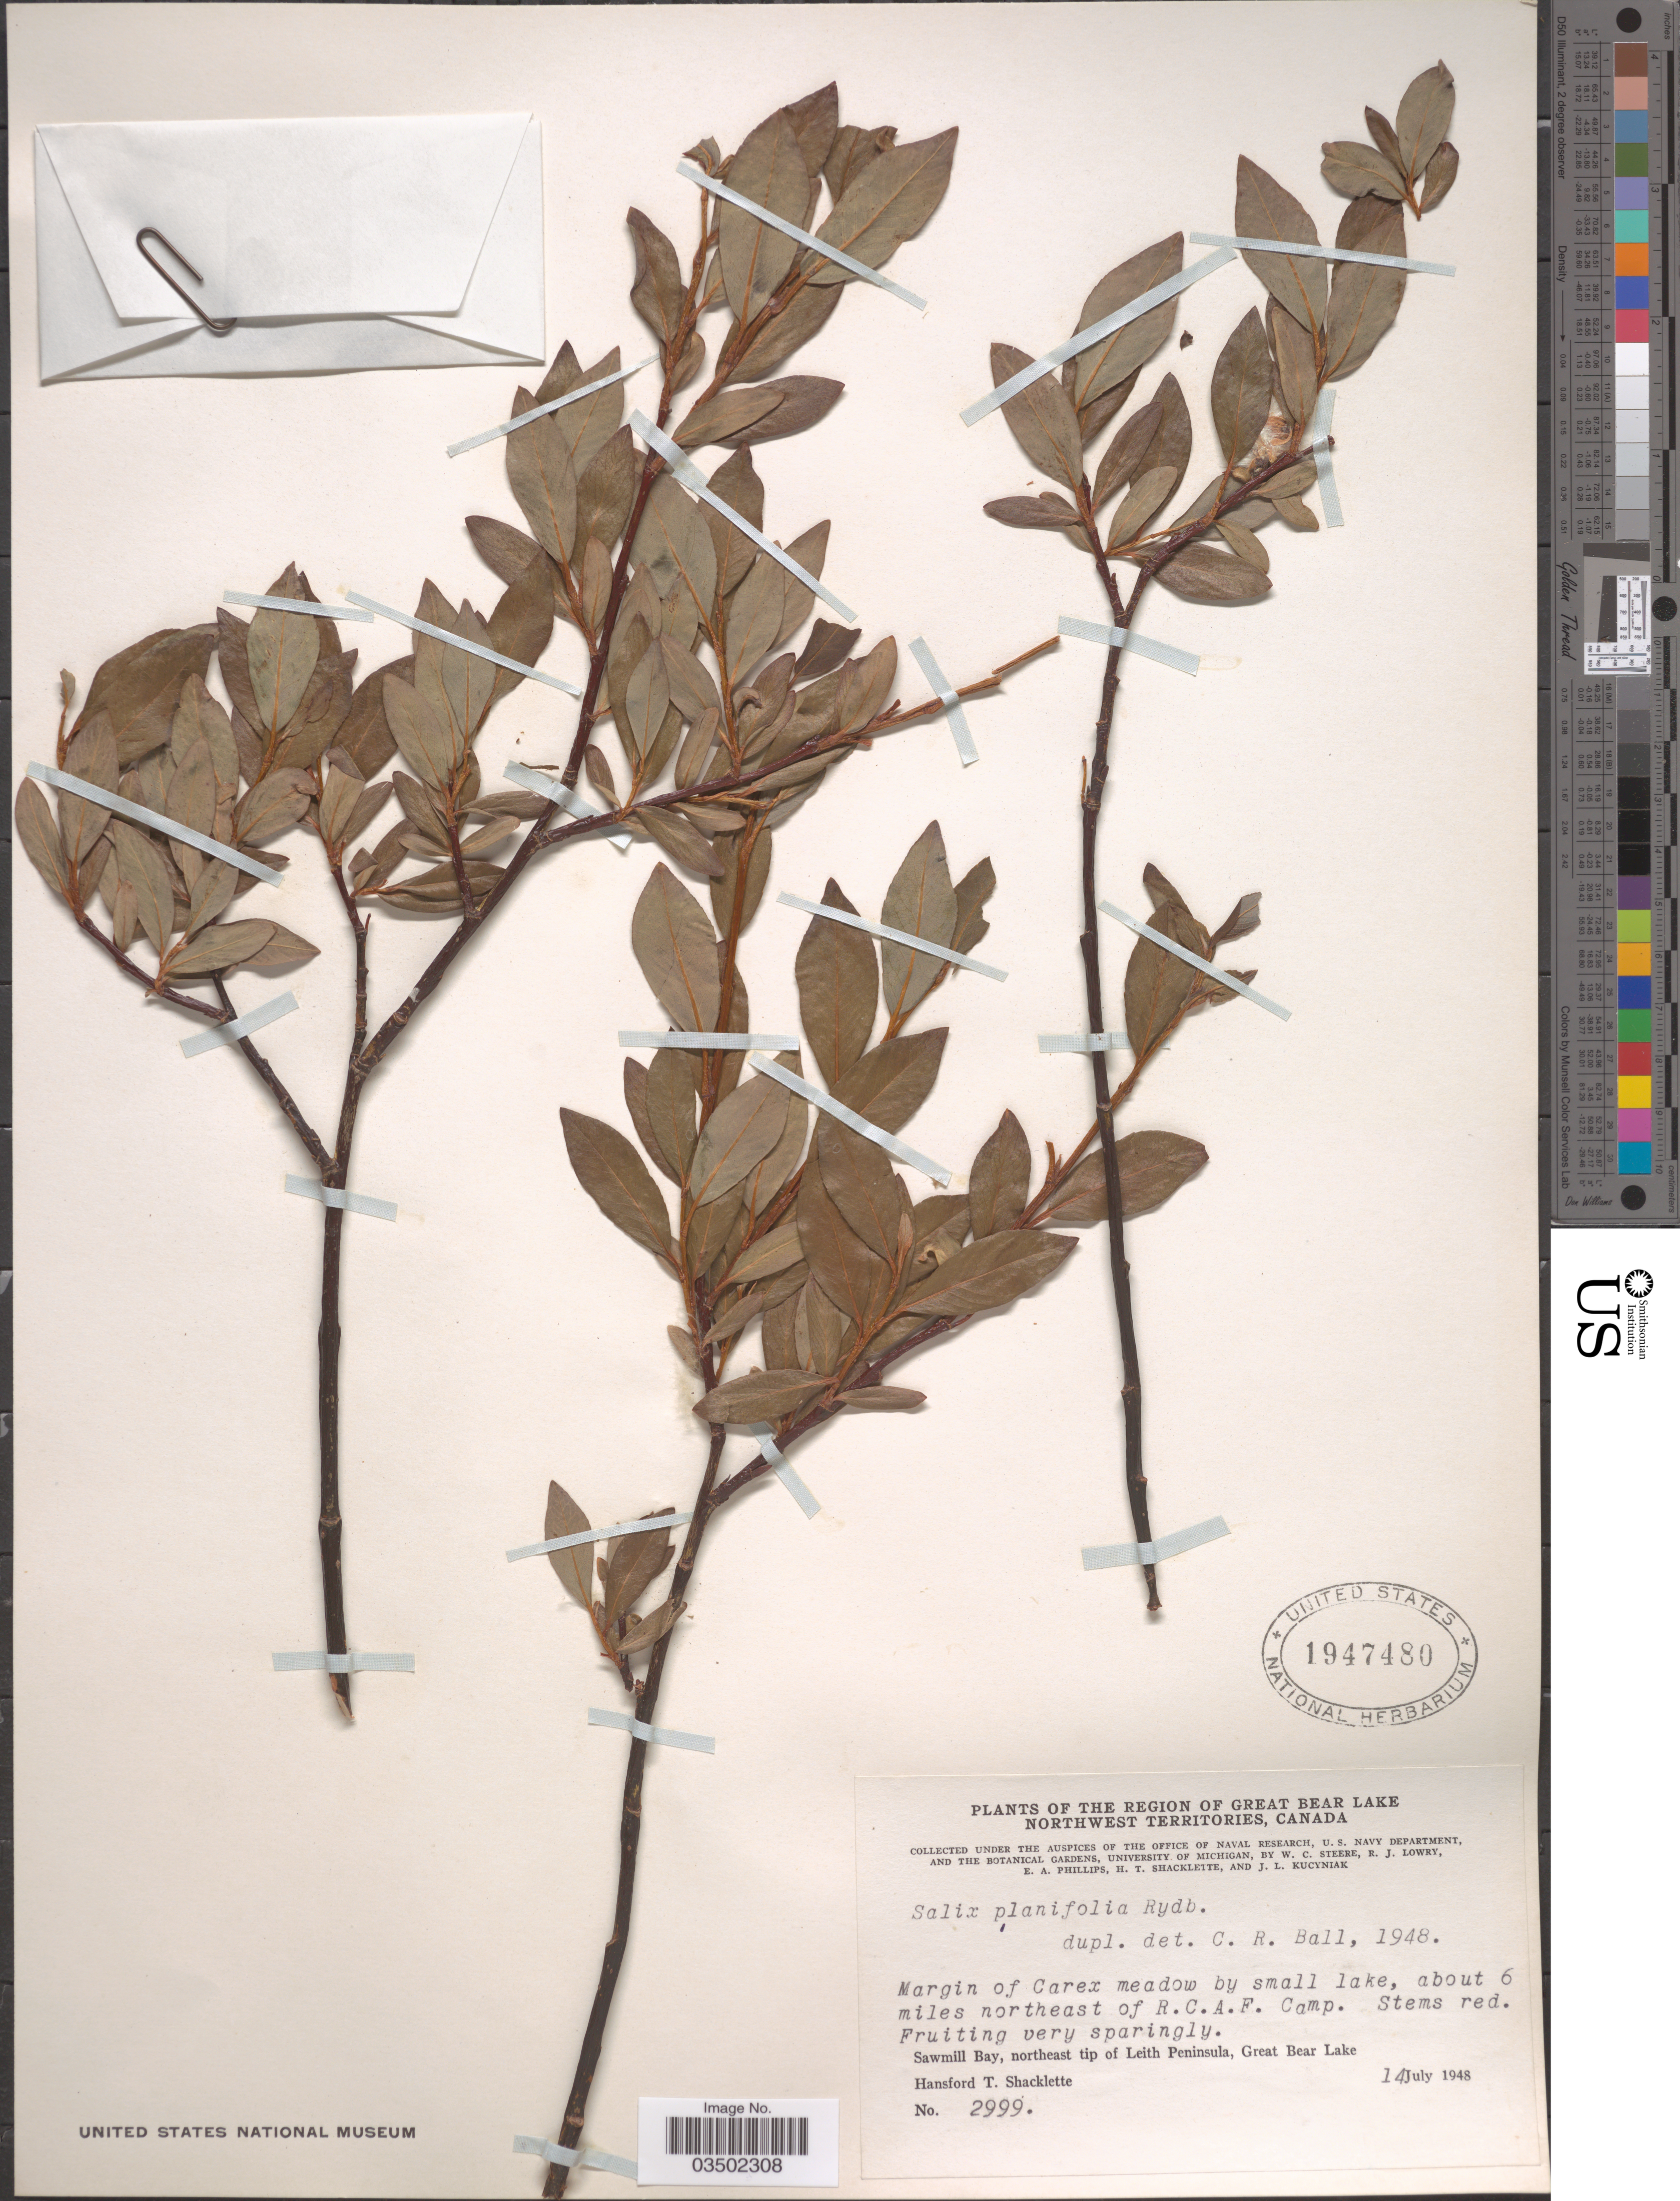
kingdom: Plantae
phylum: Tracheophyta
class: Magnoliopsida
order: Malpighiales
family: Salicaceae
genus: Salix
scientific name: Salix planifolia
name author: Pursh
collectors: H. Shacklette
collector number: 2999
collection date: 1948-07-14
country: Canada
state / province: Northwest Territories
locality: The Region of Great Bear Lake. About 6 miles northeast of R.C.A.F. Camp. Sawmill Bay, northeast tip of Leith Peninsula, Great Bear Lake.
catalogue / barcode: US 1947480